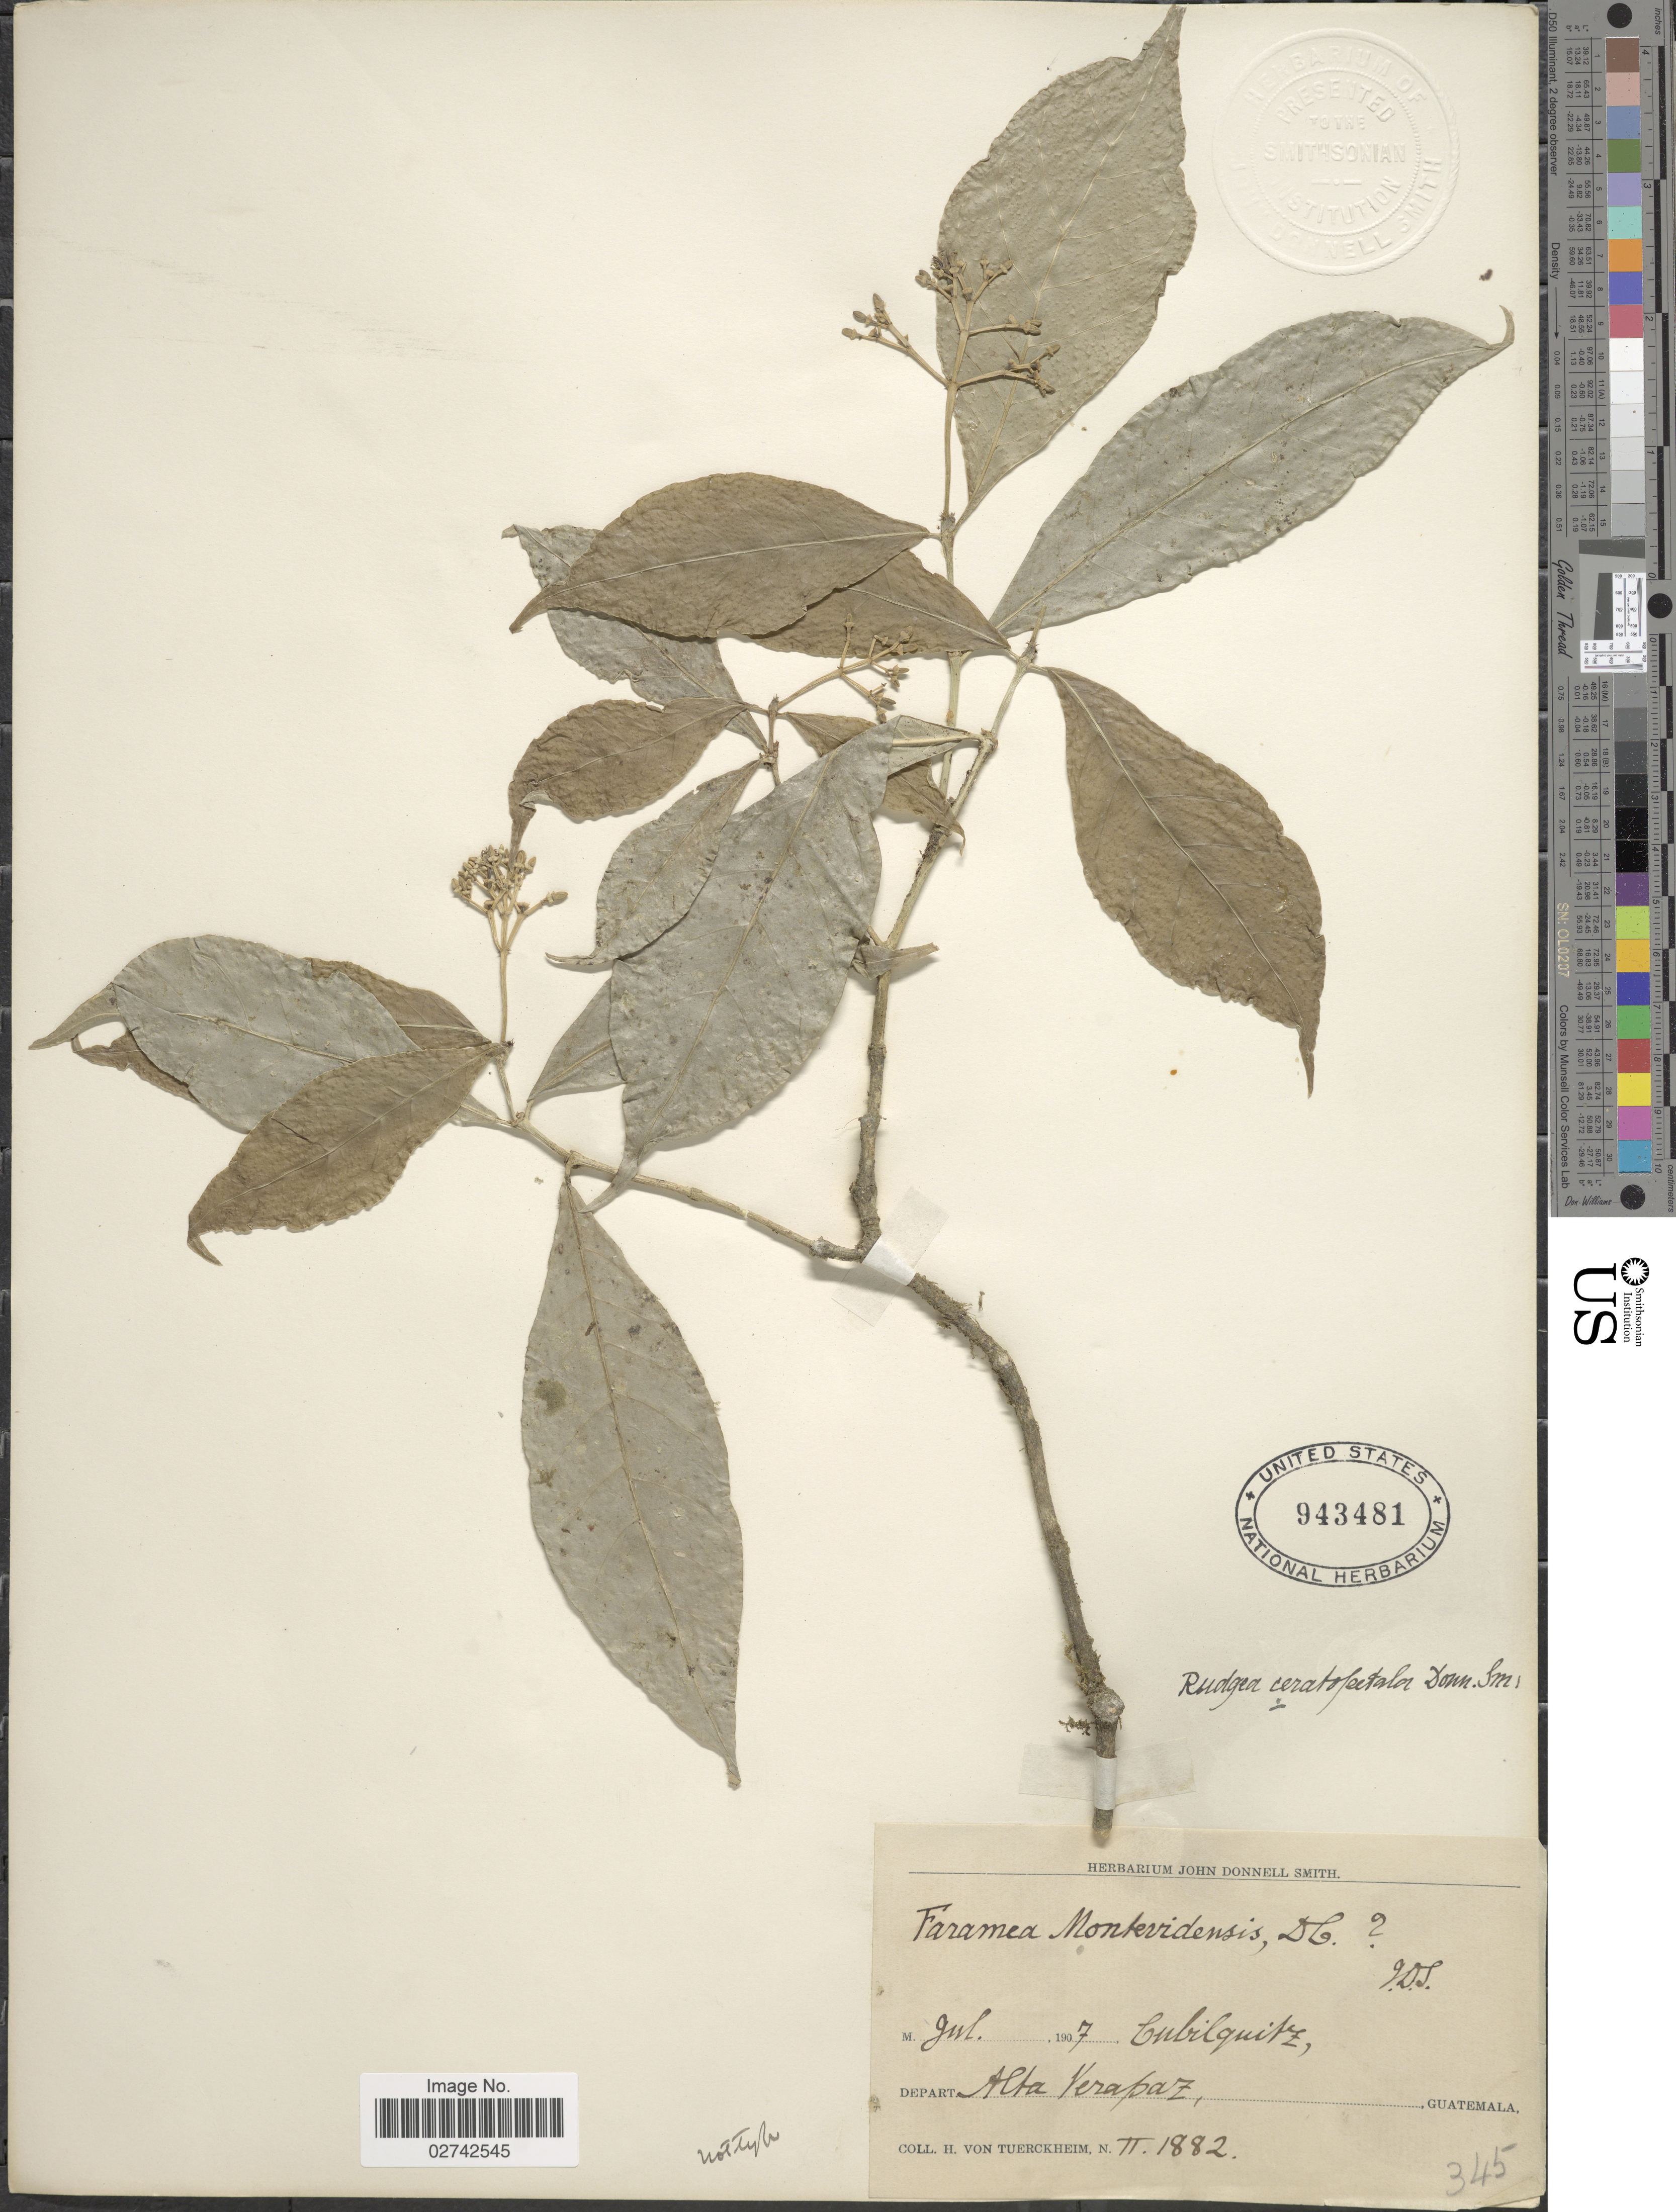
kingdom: Plantae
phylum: Tracheophyta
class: Magnoliopsida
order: Gentianales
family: Rubiaceae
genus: Rudgea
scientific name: Rudgea ceratopetala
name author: Donn. Sm.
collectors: H. von Türckheim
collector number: II 1882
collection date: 1907-07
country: Guatemala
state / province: Alta Verapaz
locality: Cubilquitz, Depart. Alta Verapaz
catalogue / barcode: US 943481